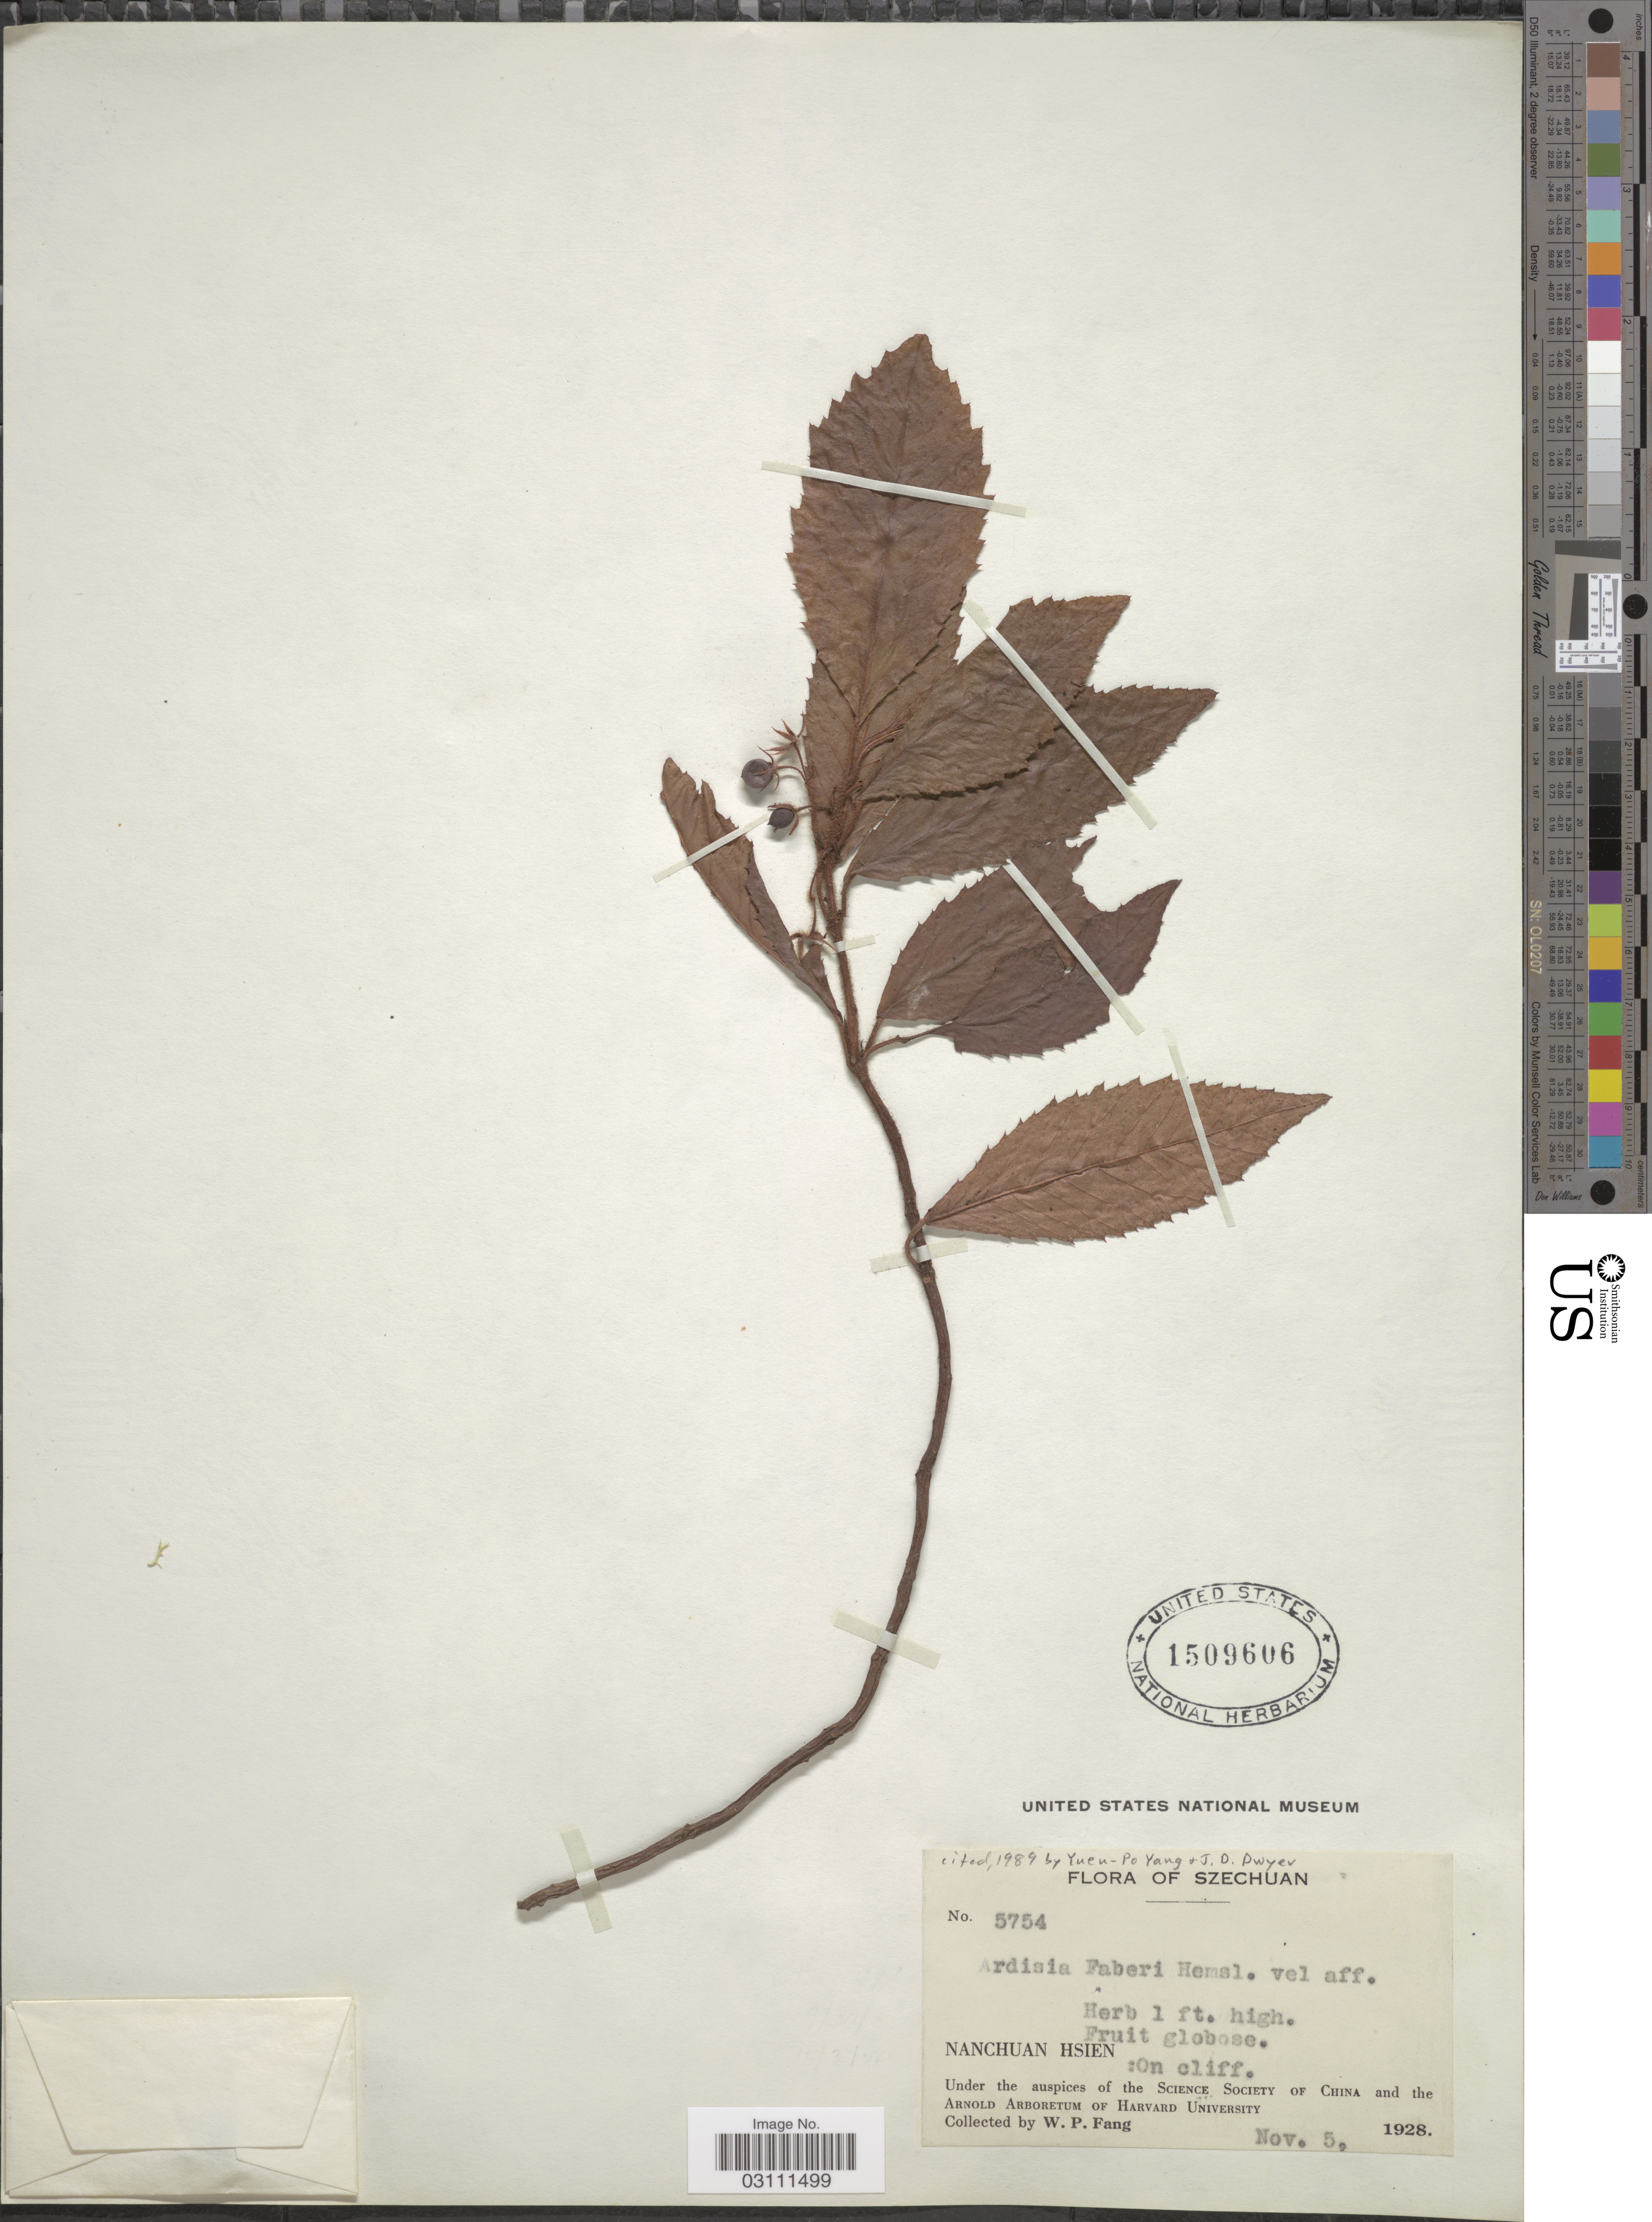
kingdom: Plantae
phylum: Tracheophyta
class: Magnoliopsida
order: Ericales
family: Primulaceae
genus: Ardisia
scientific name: Ardisia faberi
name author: Hemsl.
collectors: W. P. Fang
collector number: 5754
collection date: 1928-11-05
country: China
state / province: Sichuan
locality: Nanchuan Hsien: On cliff, Szechuan.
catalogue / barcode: US 1509606